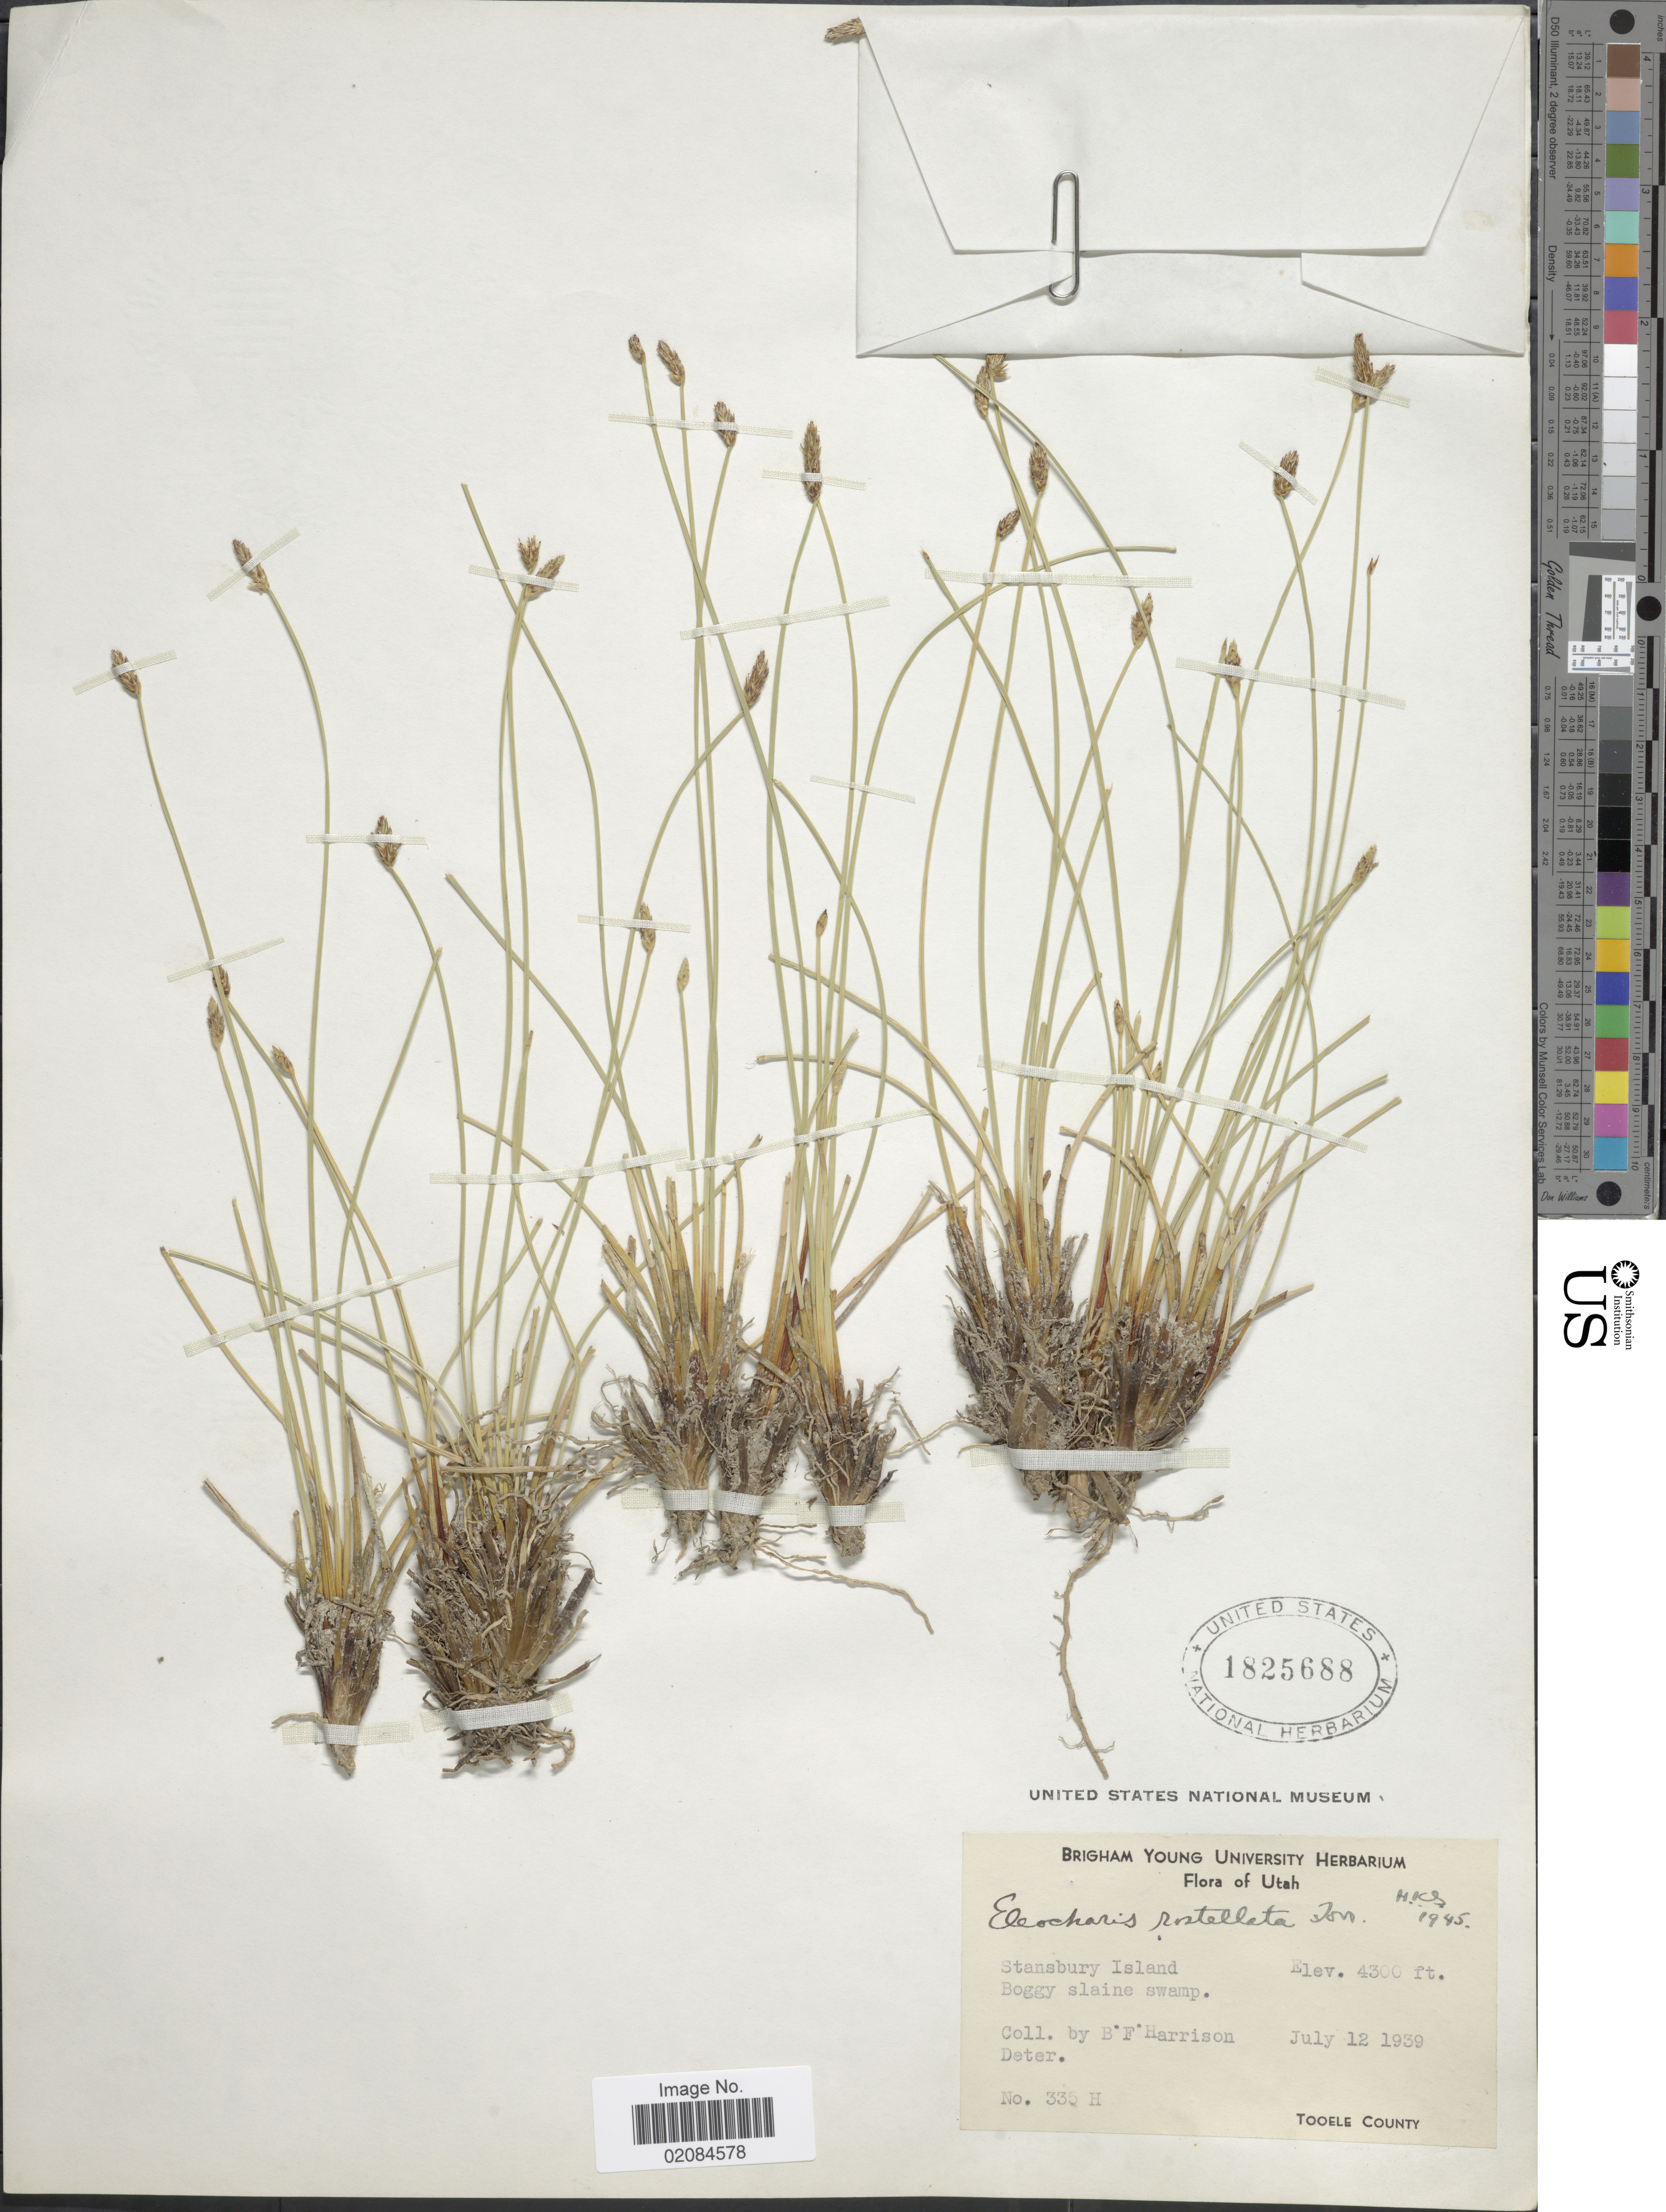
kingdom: Plantae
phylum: Tracheophyta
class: Liliopsida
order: Poales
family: Cyperaceae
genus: Eleocharis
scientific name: Eleocharis rostellata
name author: (Torr.) Torr.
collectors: B. F. Harrison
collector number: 335H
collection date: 1939-07-12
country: United States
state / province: Utah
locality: Stansbury Island, Boggy Slaine swamp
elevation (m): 1311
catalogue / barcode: US 1825688